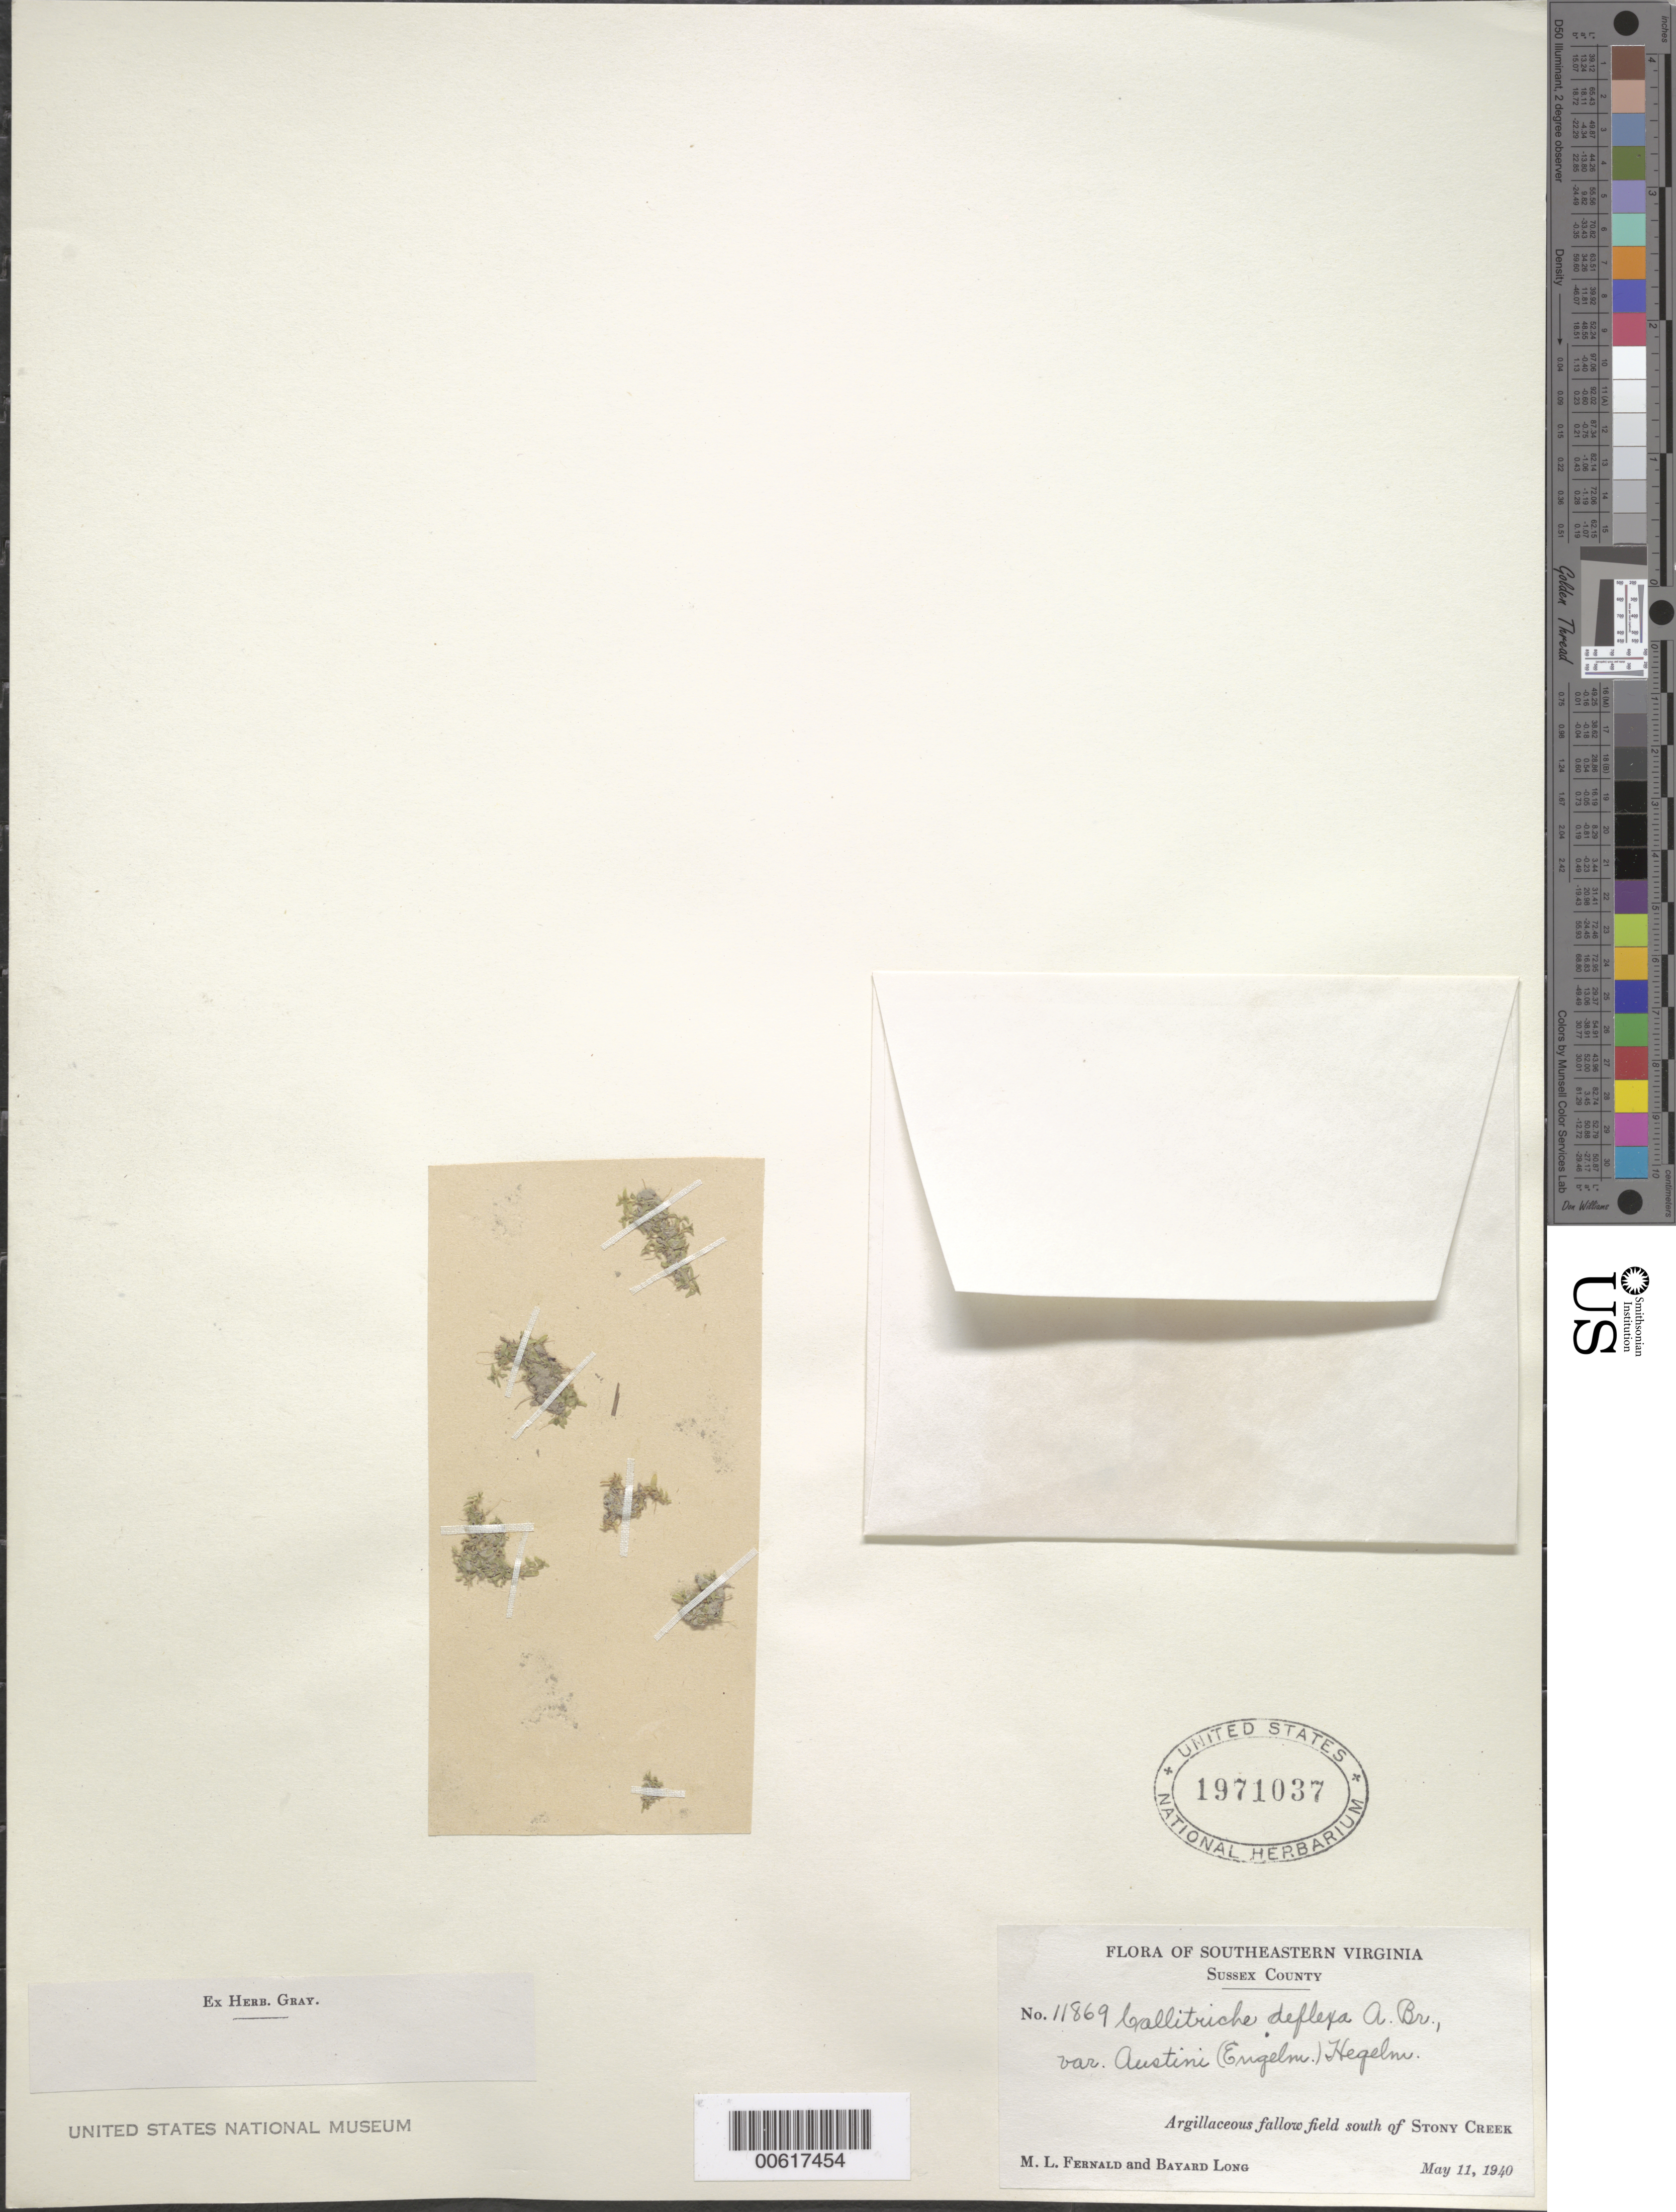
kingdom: Plantae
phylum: Tracheophyta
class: Magnoliopsida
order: Lamiales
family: Plantaginaceae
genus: Callitriche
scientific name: Callitriche terrestris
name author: Raf.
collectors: M. L. Fernald & B. Long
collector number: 11869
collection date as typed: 11 May 1940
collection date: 1940-05-11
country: United States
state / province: Virginia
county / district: Sussex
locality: S of Stony Creek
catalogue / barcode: US 1971037